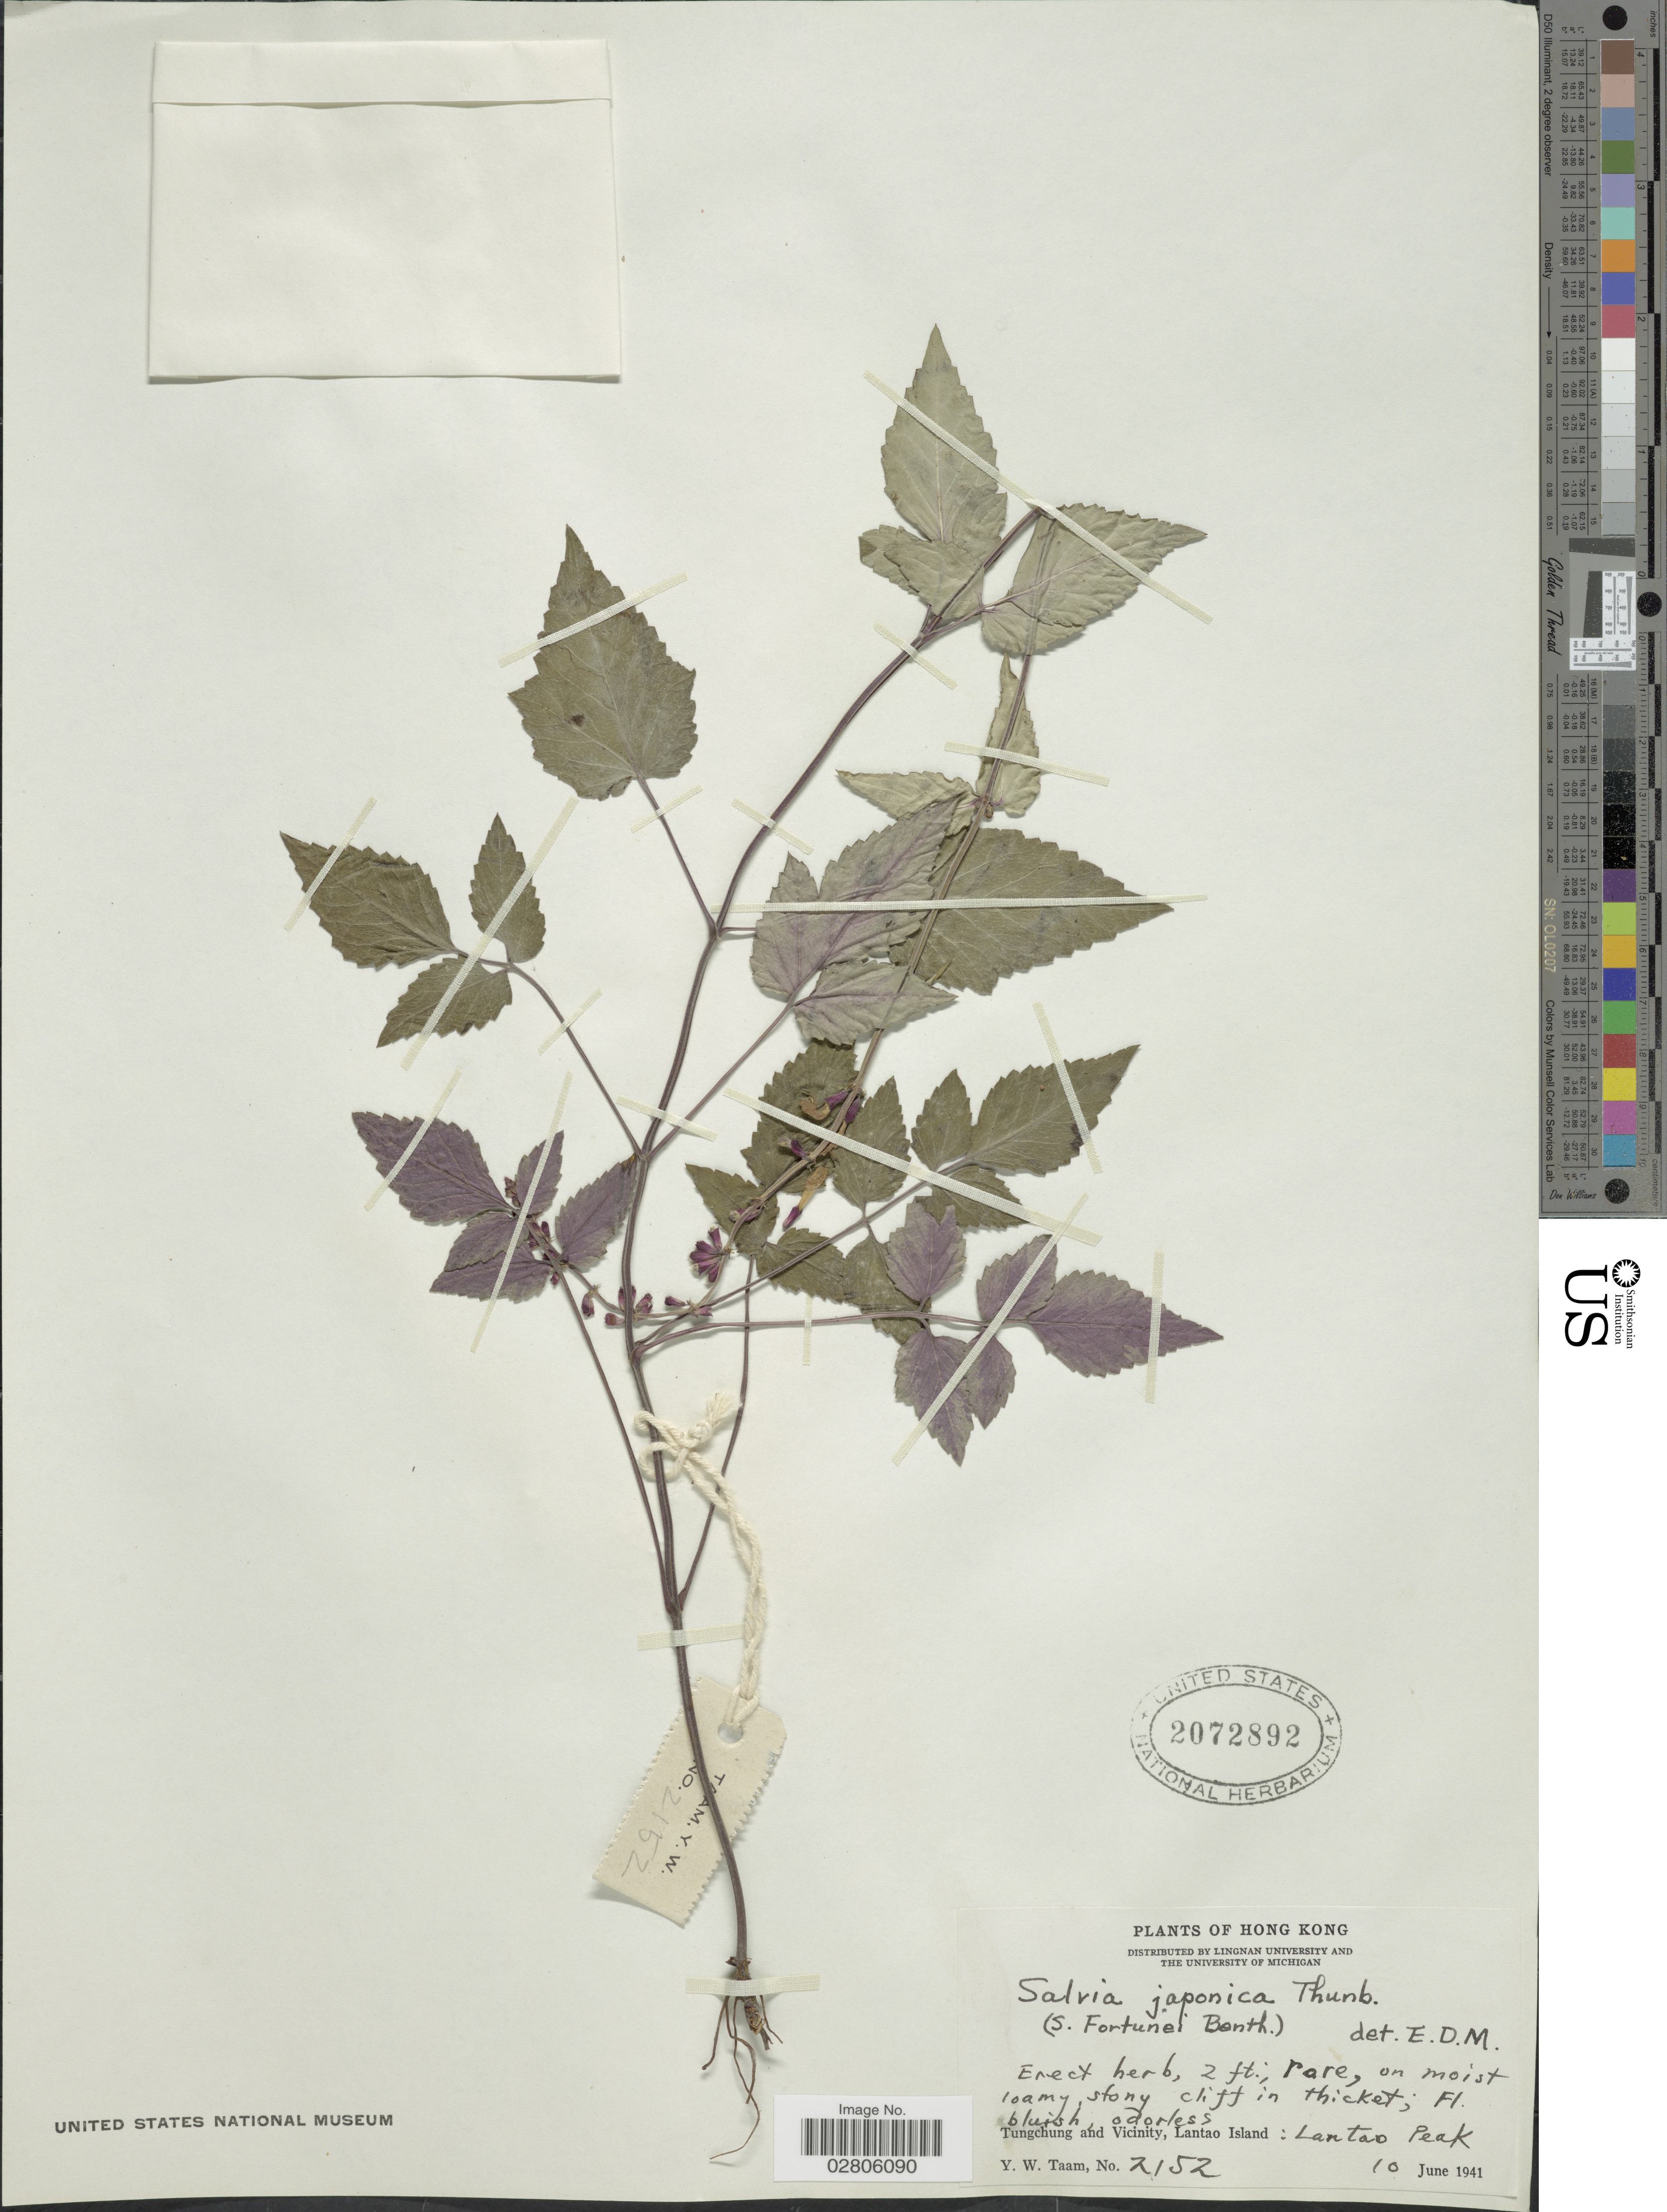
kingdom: Plantae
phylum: Tracheophyta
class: Magnoliopsida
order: Lamiales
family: Lamiaceae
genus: Salvia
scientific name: Salvia japonica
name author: Thunb.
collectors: Y. W. Taam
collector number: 2152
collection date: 1941-06-10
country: China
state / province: Hong Kong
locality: Tungchung and vicinity, Lantao Island: Lantao Peak.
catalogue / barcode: US 2072892